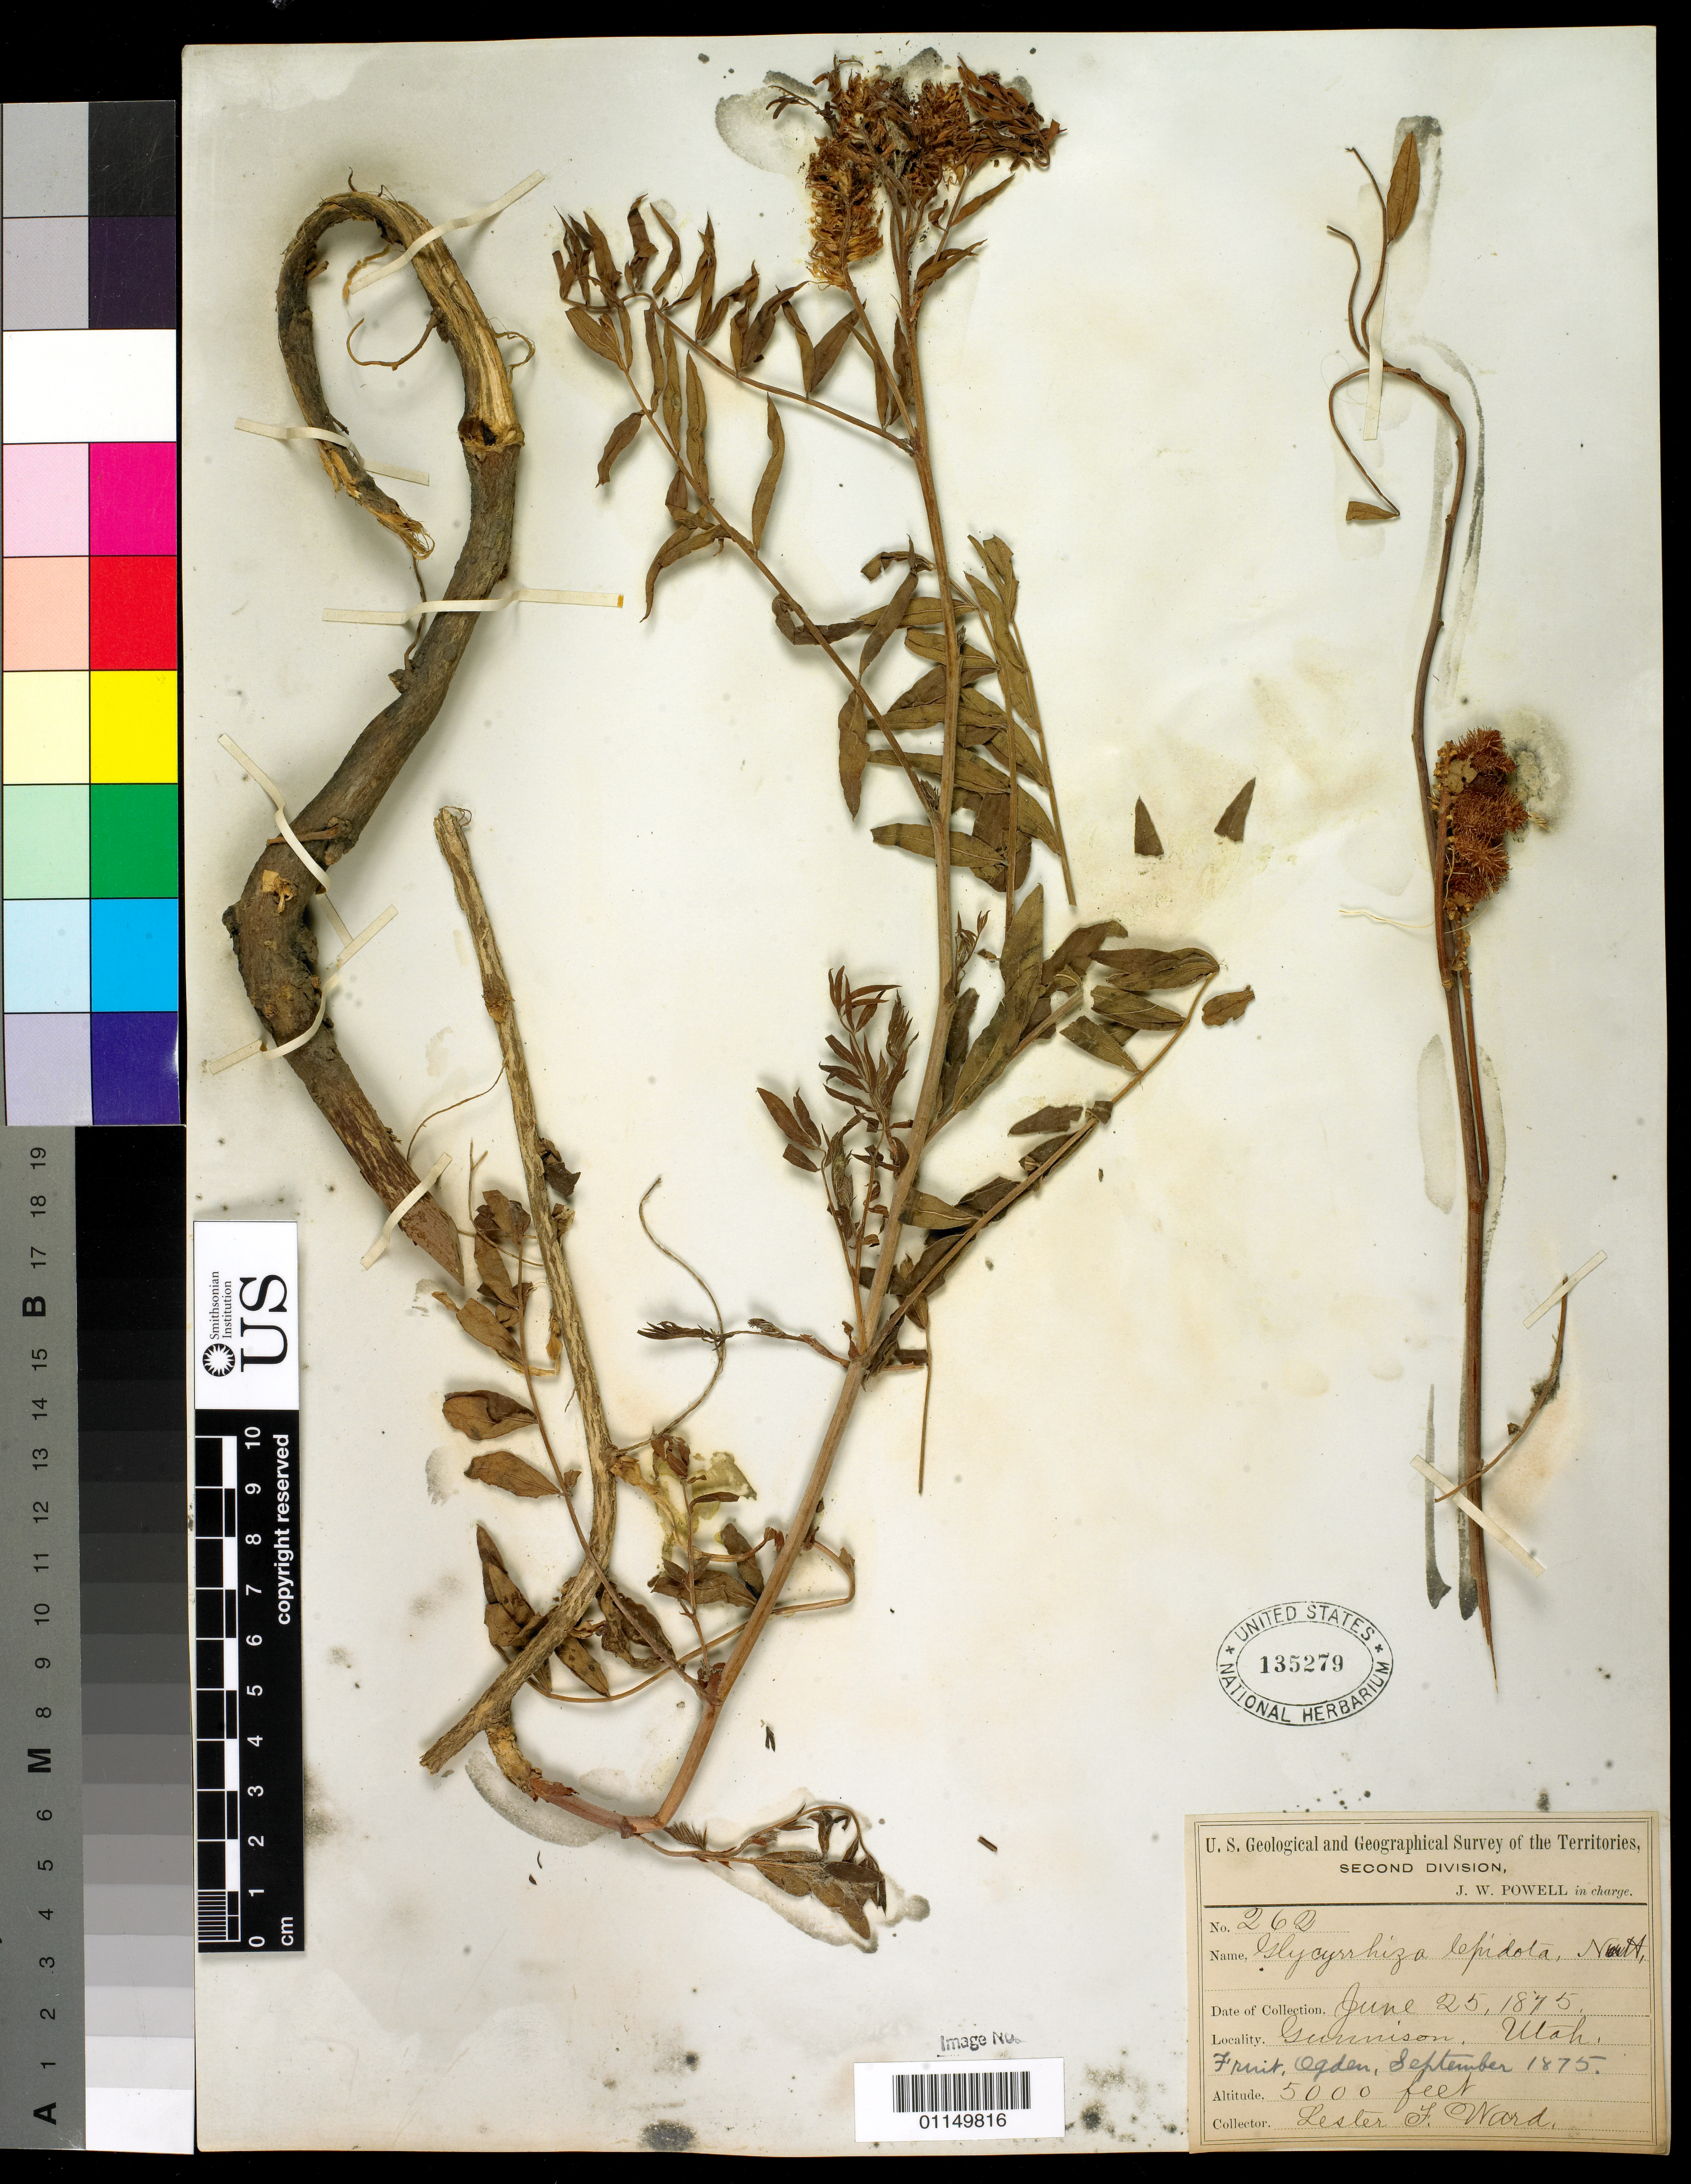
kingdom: Plantae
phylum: Tracheophyta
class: Magnoliopsida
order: Fabales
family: Fabaceae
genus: Vicia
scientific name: Vicia americana var. americana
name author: Muhl. ex Willd.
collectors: L. F. Ward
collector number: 262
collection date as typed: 25 Jun 1875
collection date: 1875-06-25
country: United States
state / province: Utah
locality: Gunnison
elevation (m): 1524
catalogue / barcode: US 135279